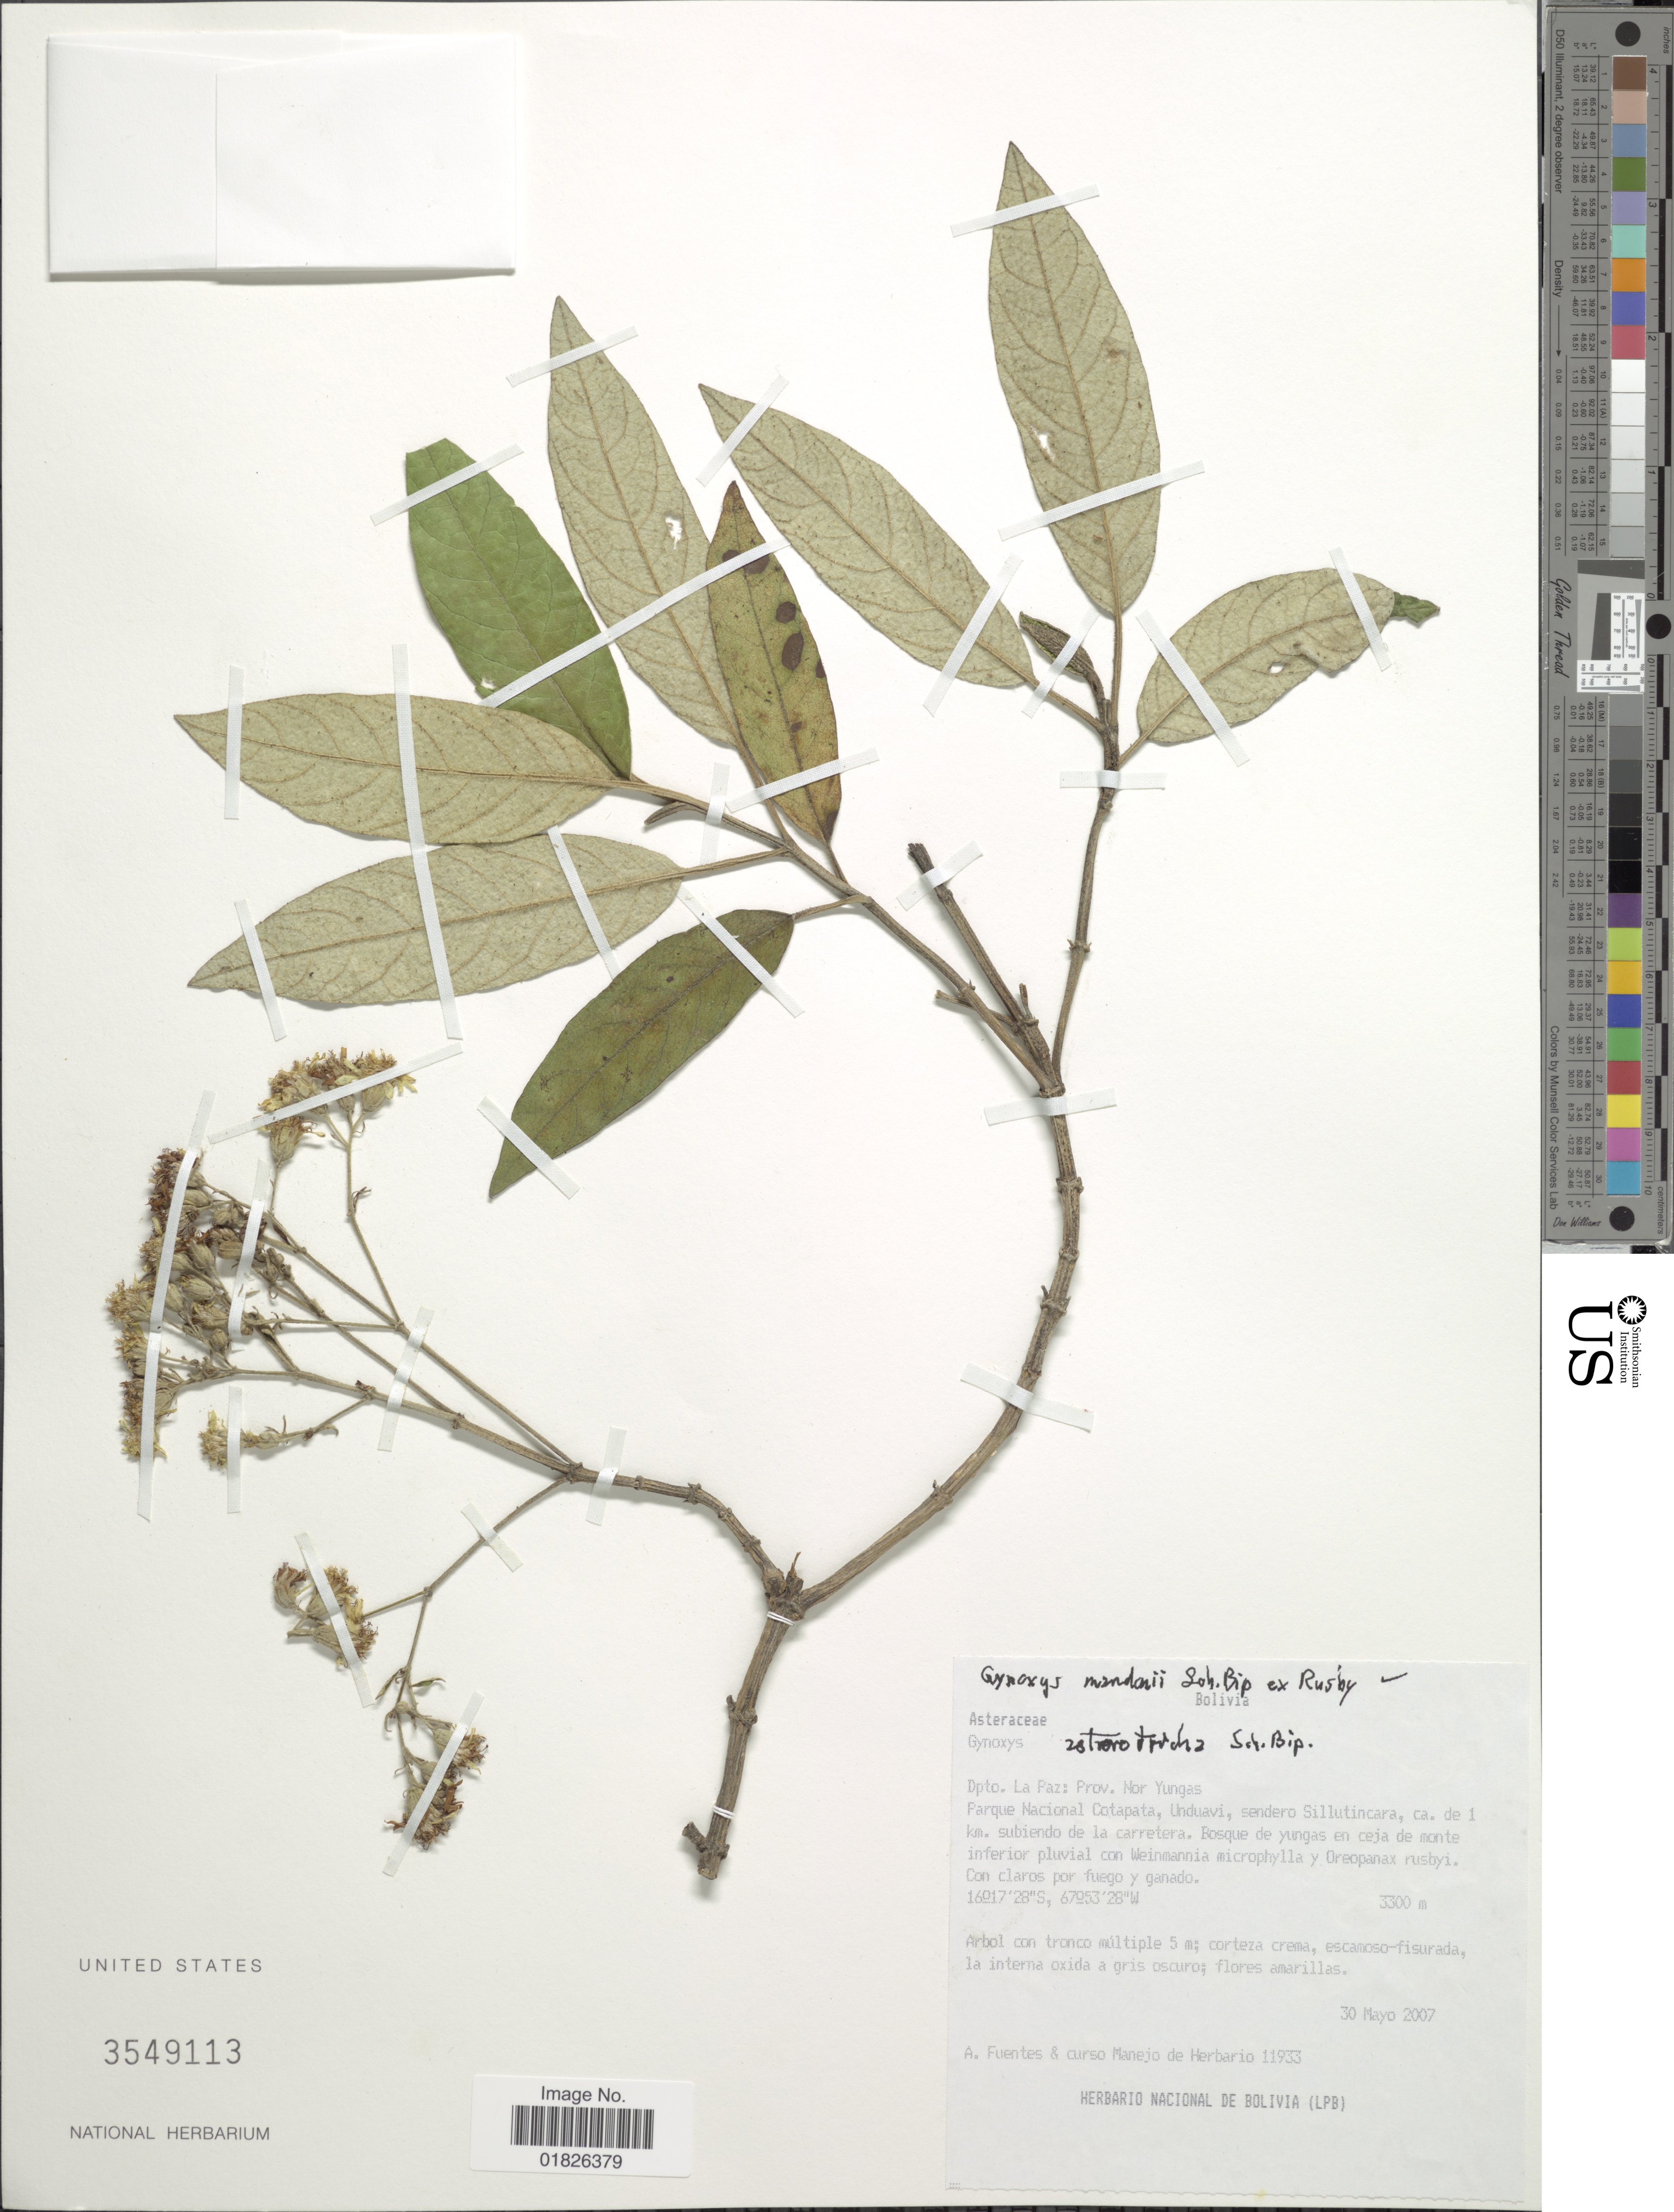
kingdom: Plantae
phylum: Tracheophyta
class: Magnoliopsida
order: Asterales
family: Asteraceae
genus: Gynoxys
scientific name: Gynoxys mandonii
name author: Sch. Bip. ex Rusby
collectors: A. Fuentes & Curso Manejo de Herbario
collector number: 11933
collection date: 2007-05-30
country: Bolivia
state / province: La Paz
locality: Prov. Nor Yungas, Parque Nacional Cotapata, Unduavi, sendero Sillutincara, ca. de 1 km. subiendo de la carretera.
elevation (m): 3300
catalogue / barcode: US 3549113